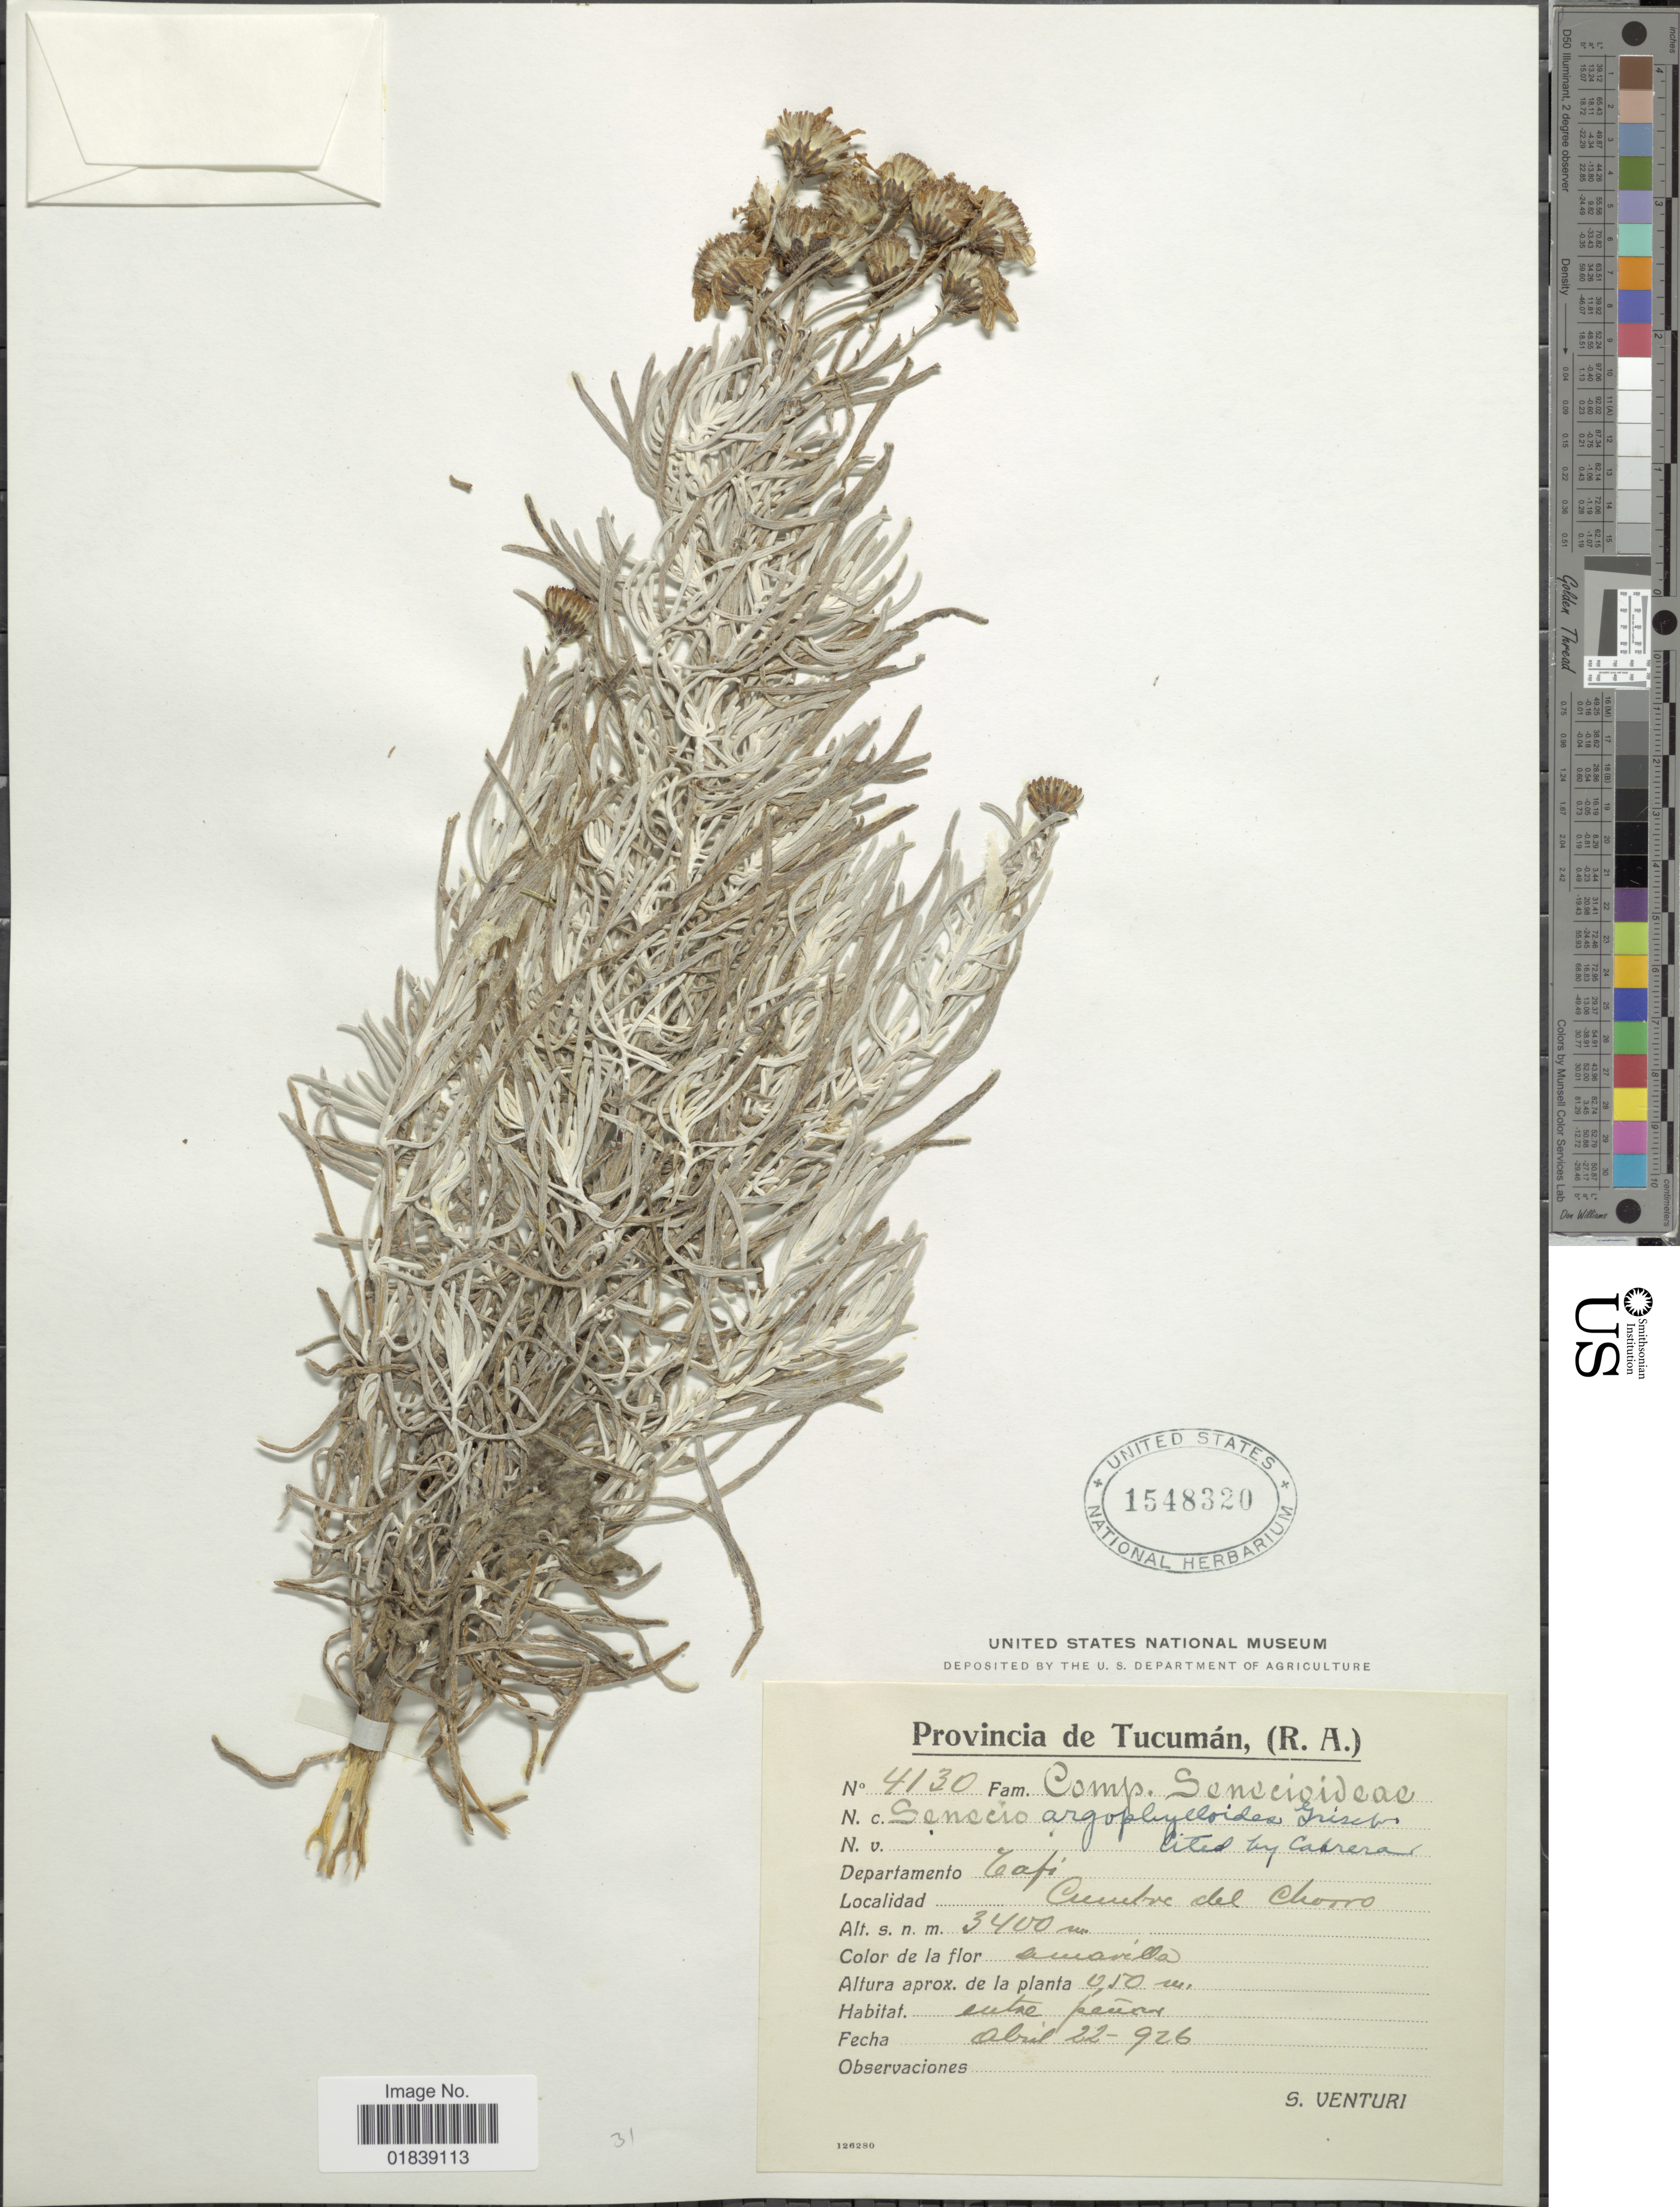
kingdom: Plantae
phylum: Tracheophyta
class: Magnoliopsida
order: Asterales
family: Asteraceae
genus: Senecio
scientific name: Senecio argophylloides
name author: Griseb.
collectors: S. Venturi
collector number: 4130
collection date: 1926-04-22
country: Argentina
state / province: Tucuman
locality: Departamento Tafi, Cumbre del Chorro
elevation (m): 3400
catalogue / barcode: US 1548320